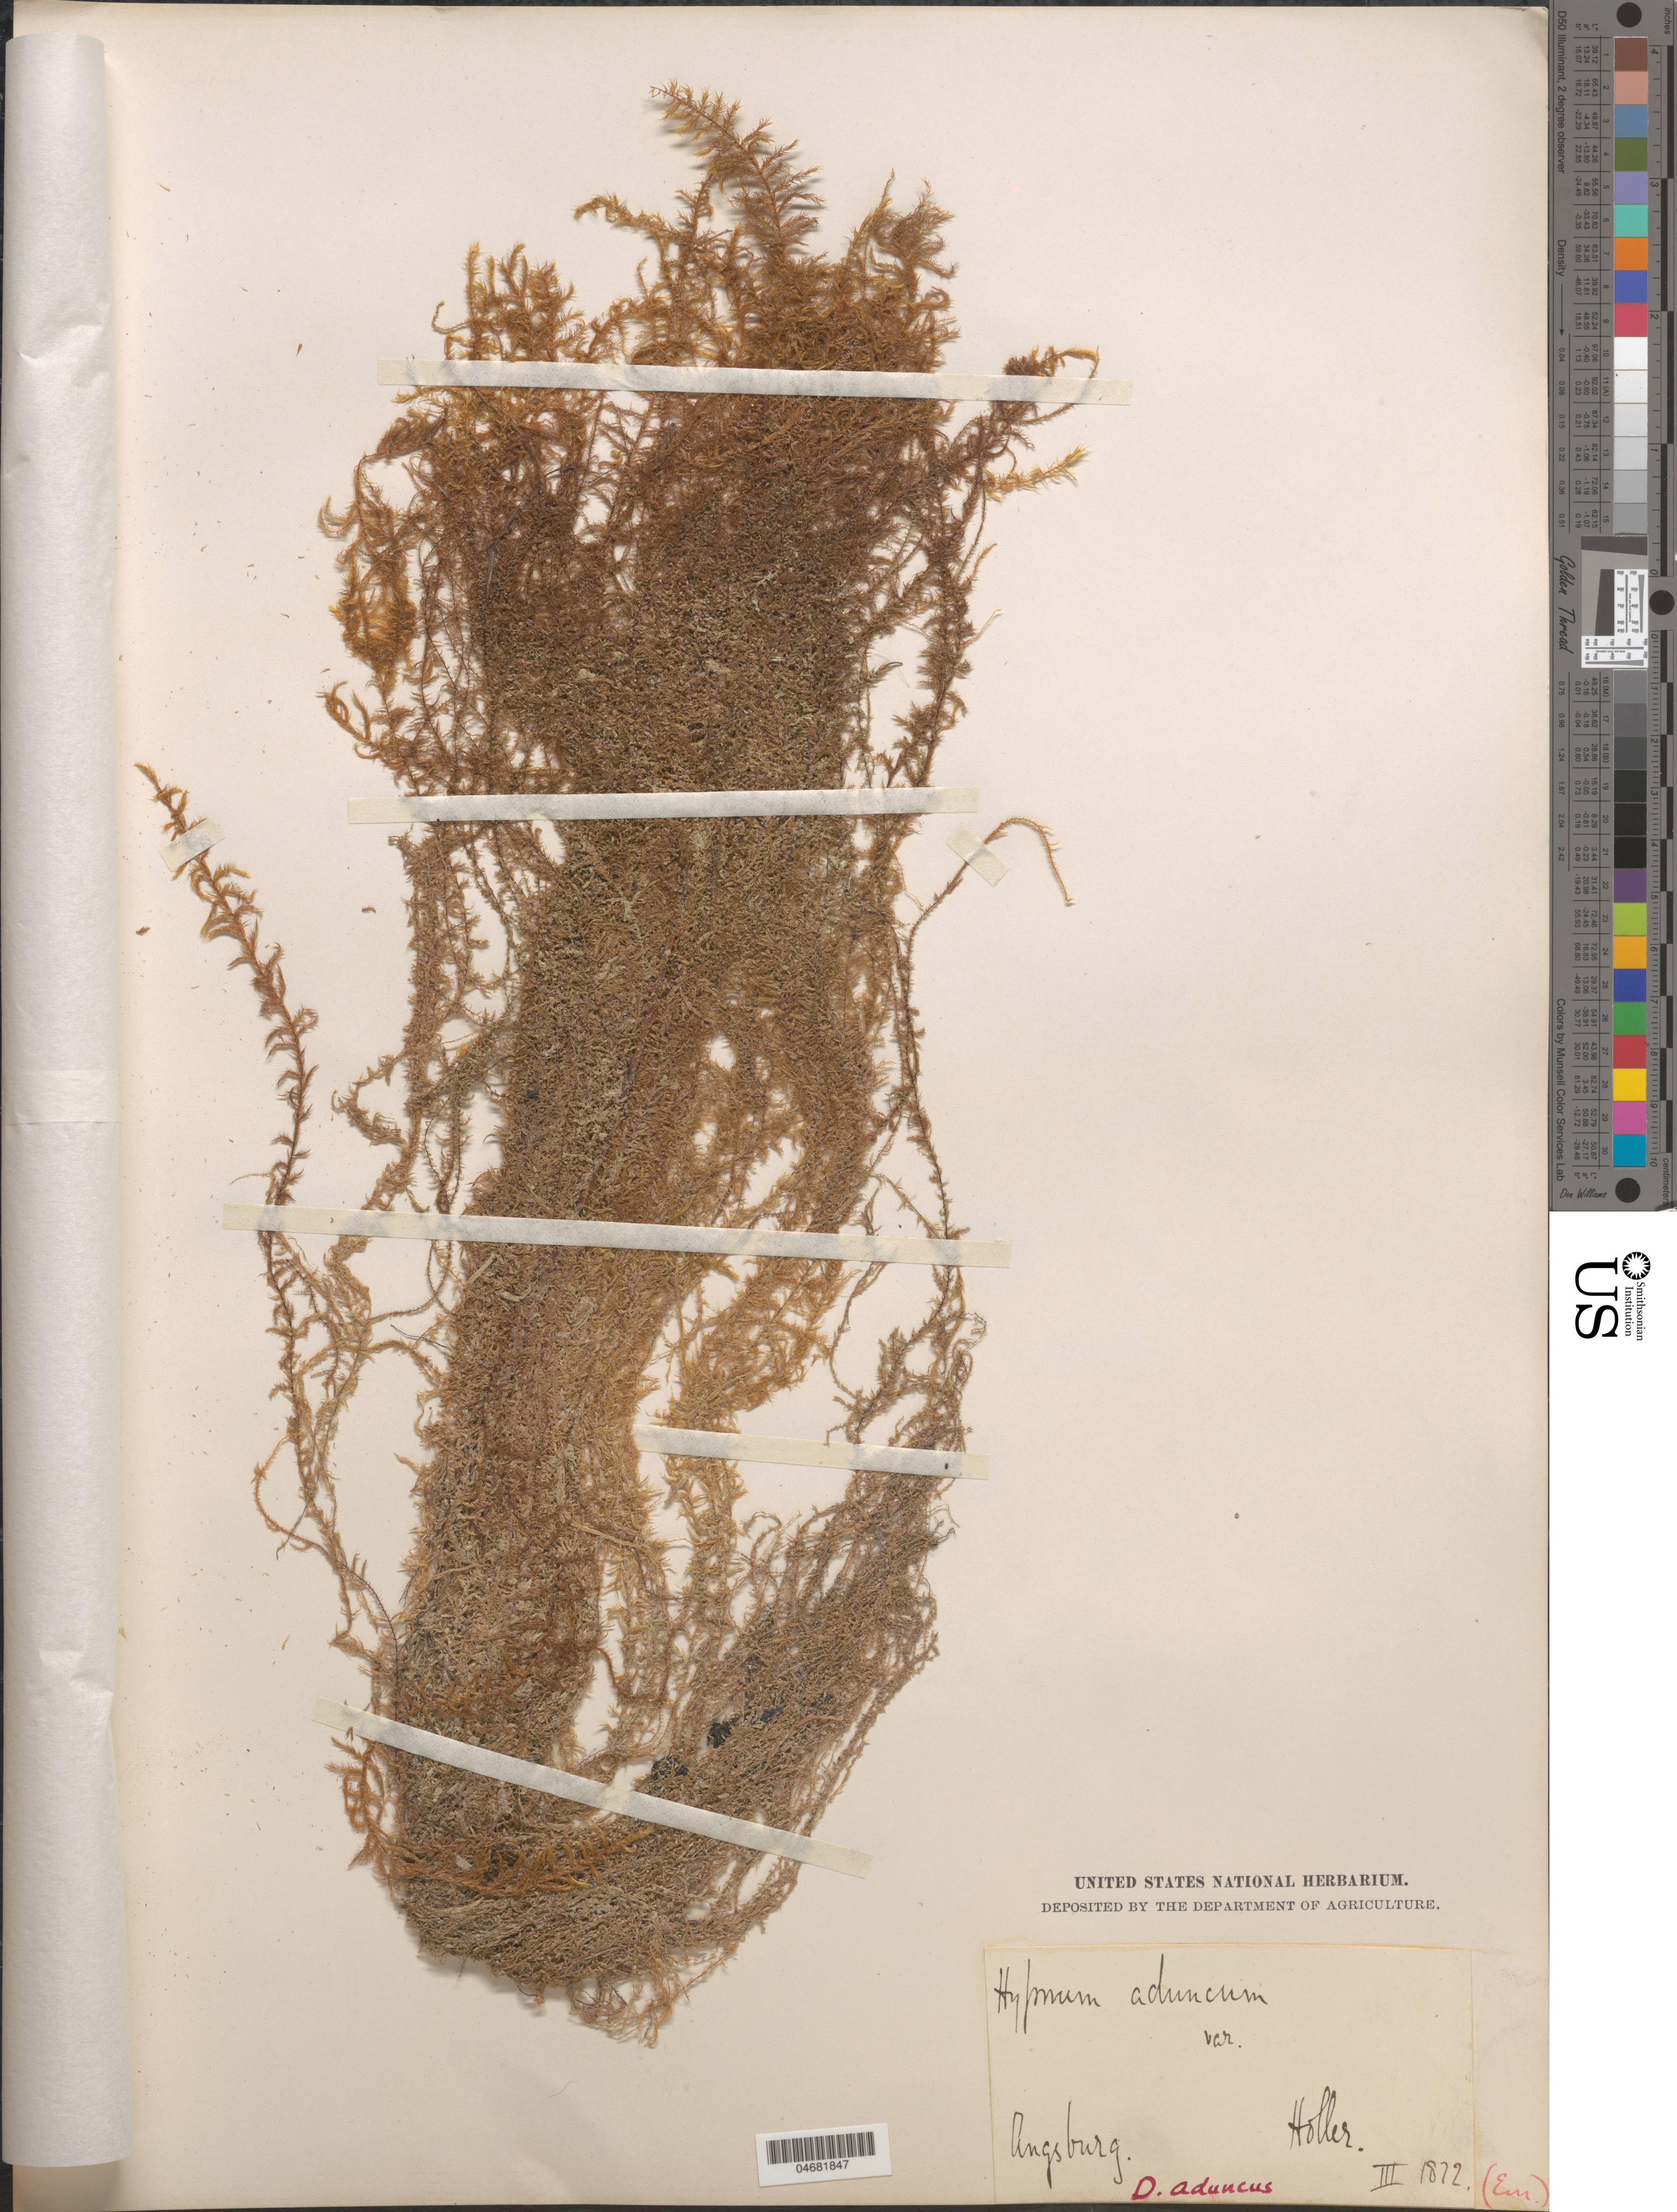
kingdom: Plantae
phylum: Bryophyta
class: Bryopsida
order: Hypnales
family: Hypnaceae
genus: Hypnum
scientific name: Hypnum aduncum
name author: Hedw.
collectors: Holler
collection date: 1872-03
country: Germany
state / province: Bayern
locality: Augsburg. (Eur.).